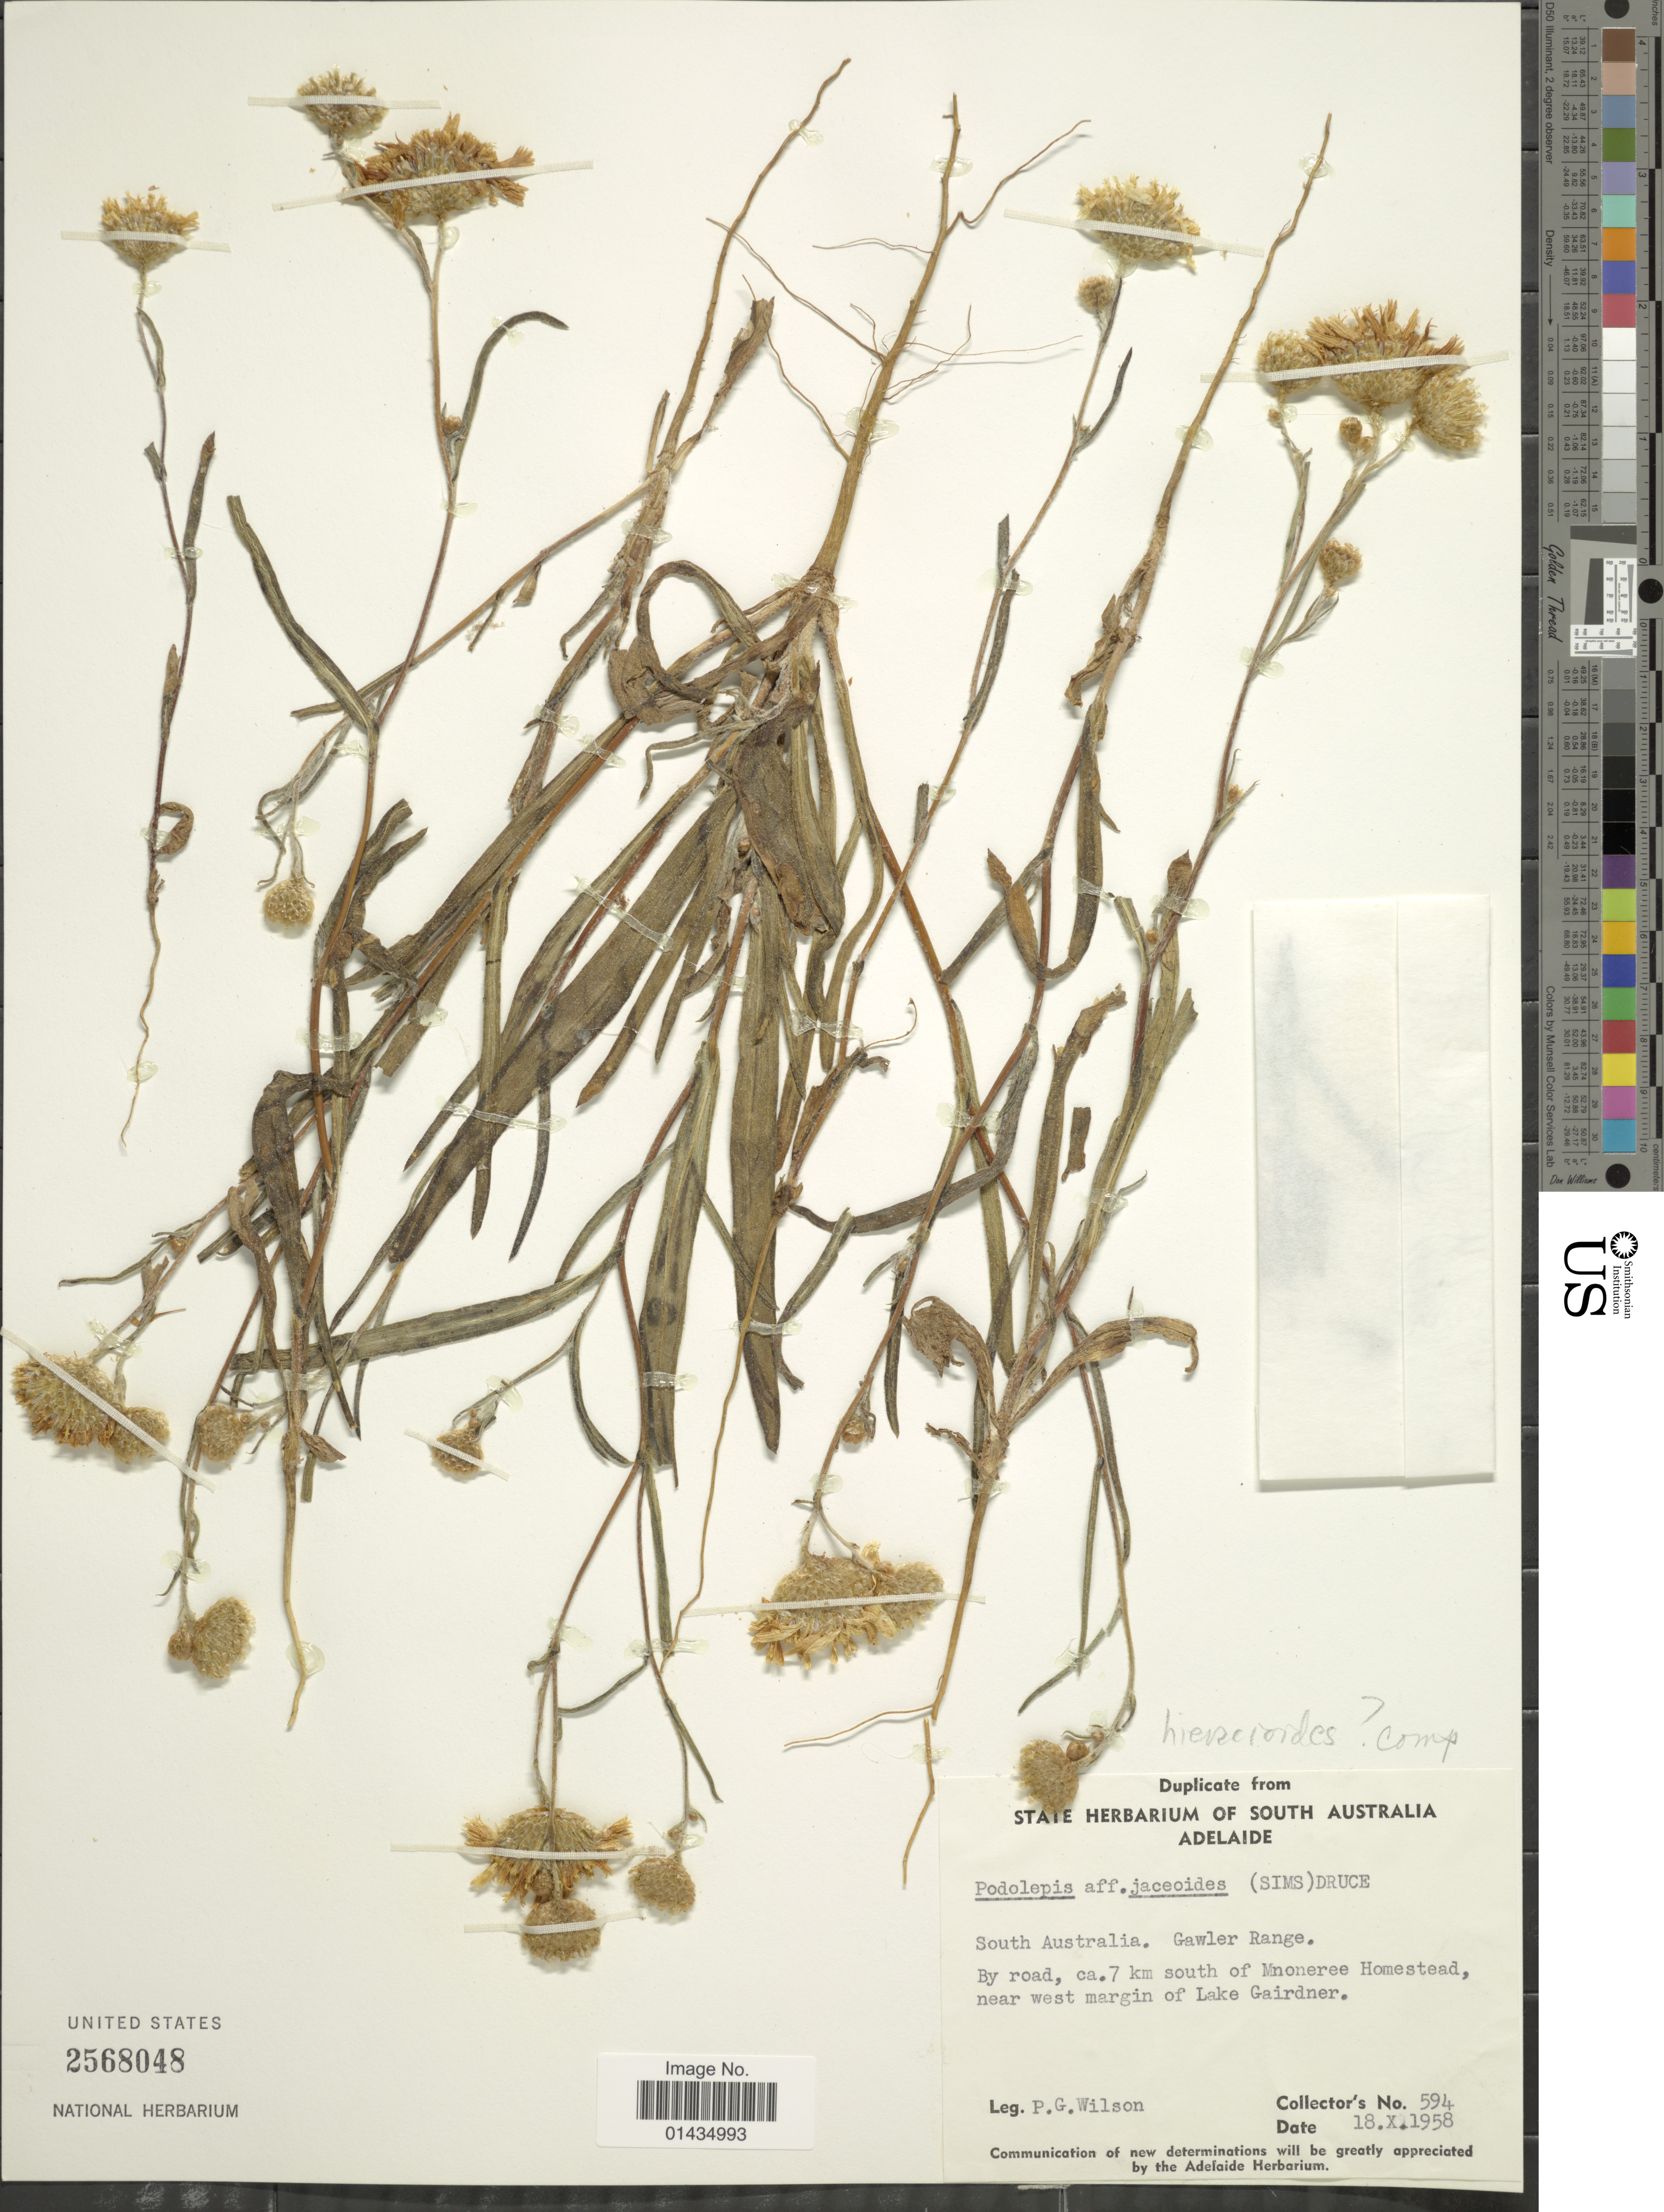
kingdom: Plantae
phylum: Tracheophyta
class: Magnoliopsida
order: Asterales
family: Asteraceae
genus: Podolepis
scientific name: Podolepis hieracioides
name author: F. Muell.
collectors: P. Wilson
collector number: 594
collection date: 1958-10-18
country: Australia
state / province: South Australia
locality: Gawler Range, by road, ca. 7 km south of Mnoneree Homestead, near west margin of Lake Gairdner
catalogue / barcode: US 2568048